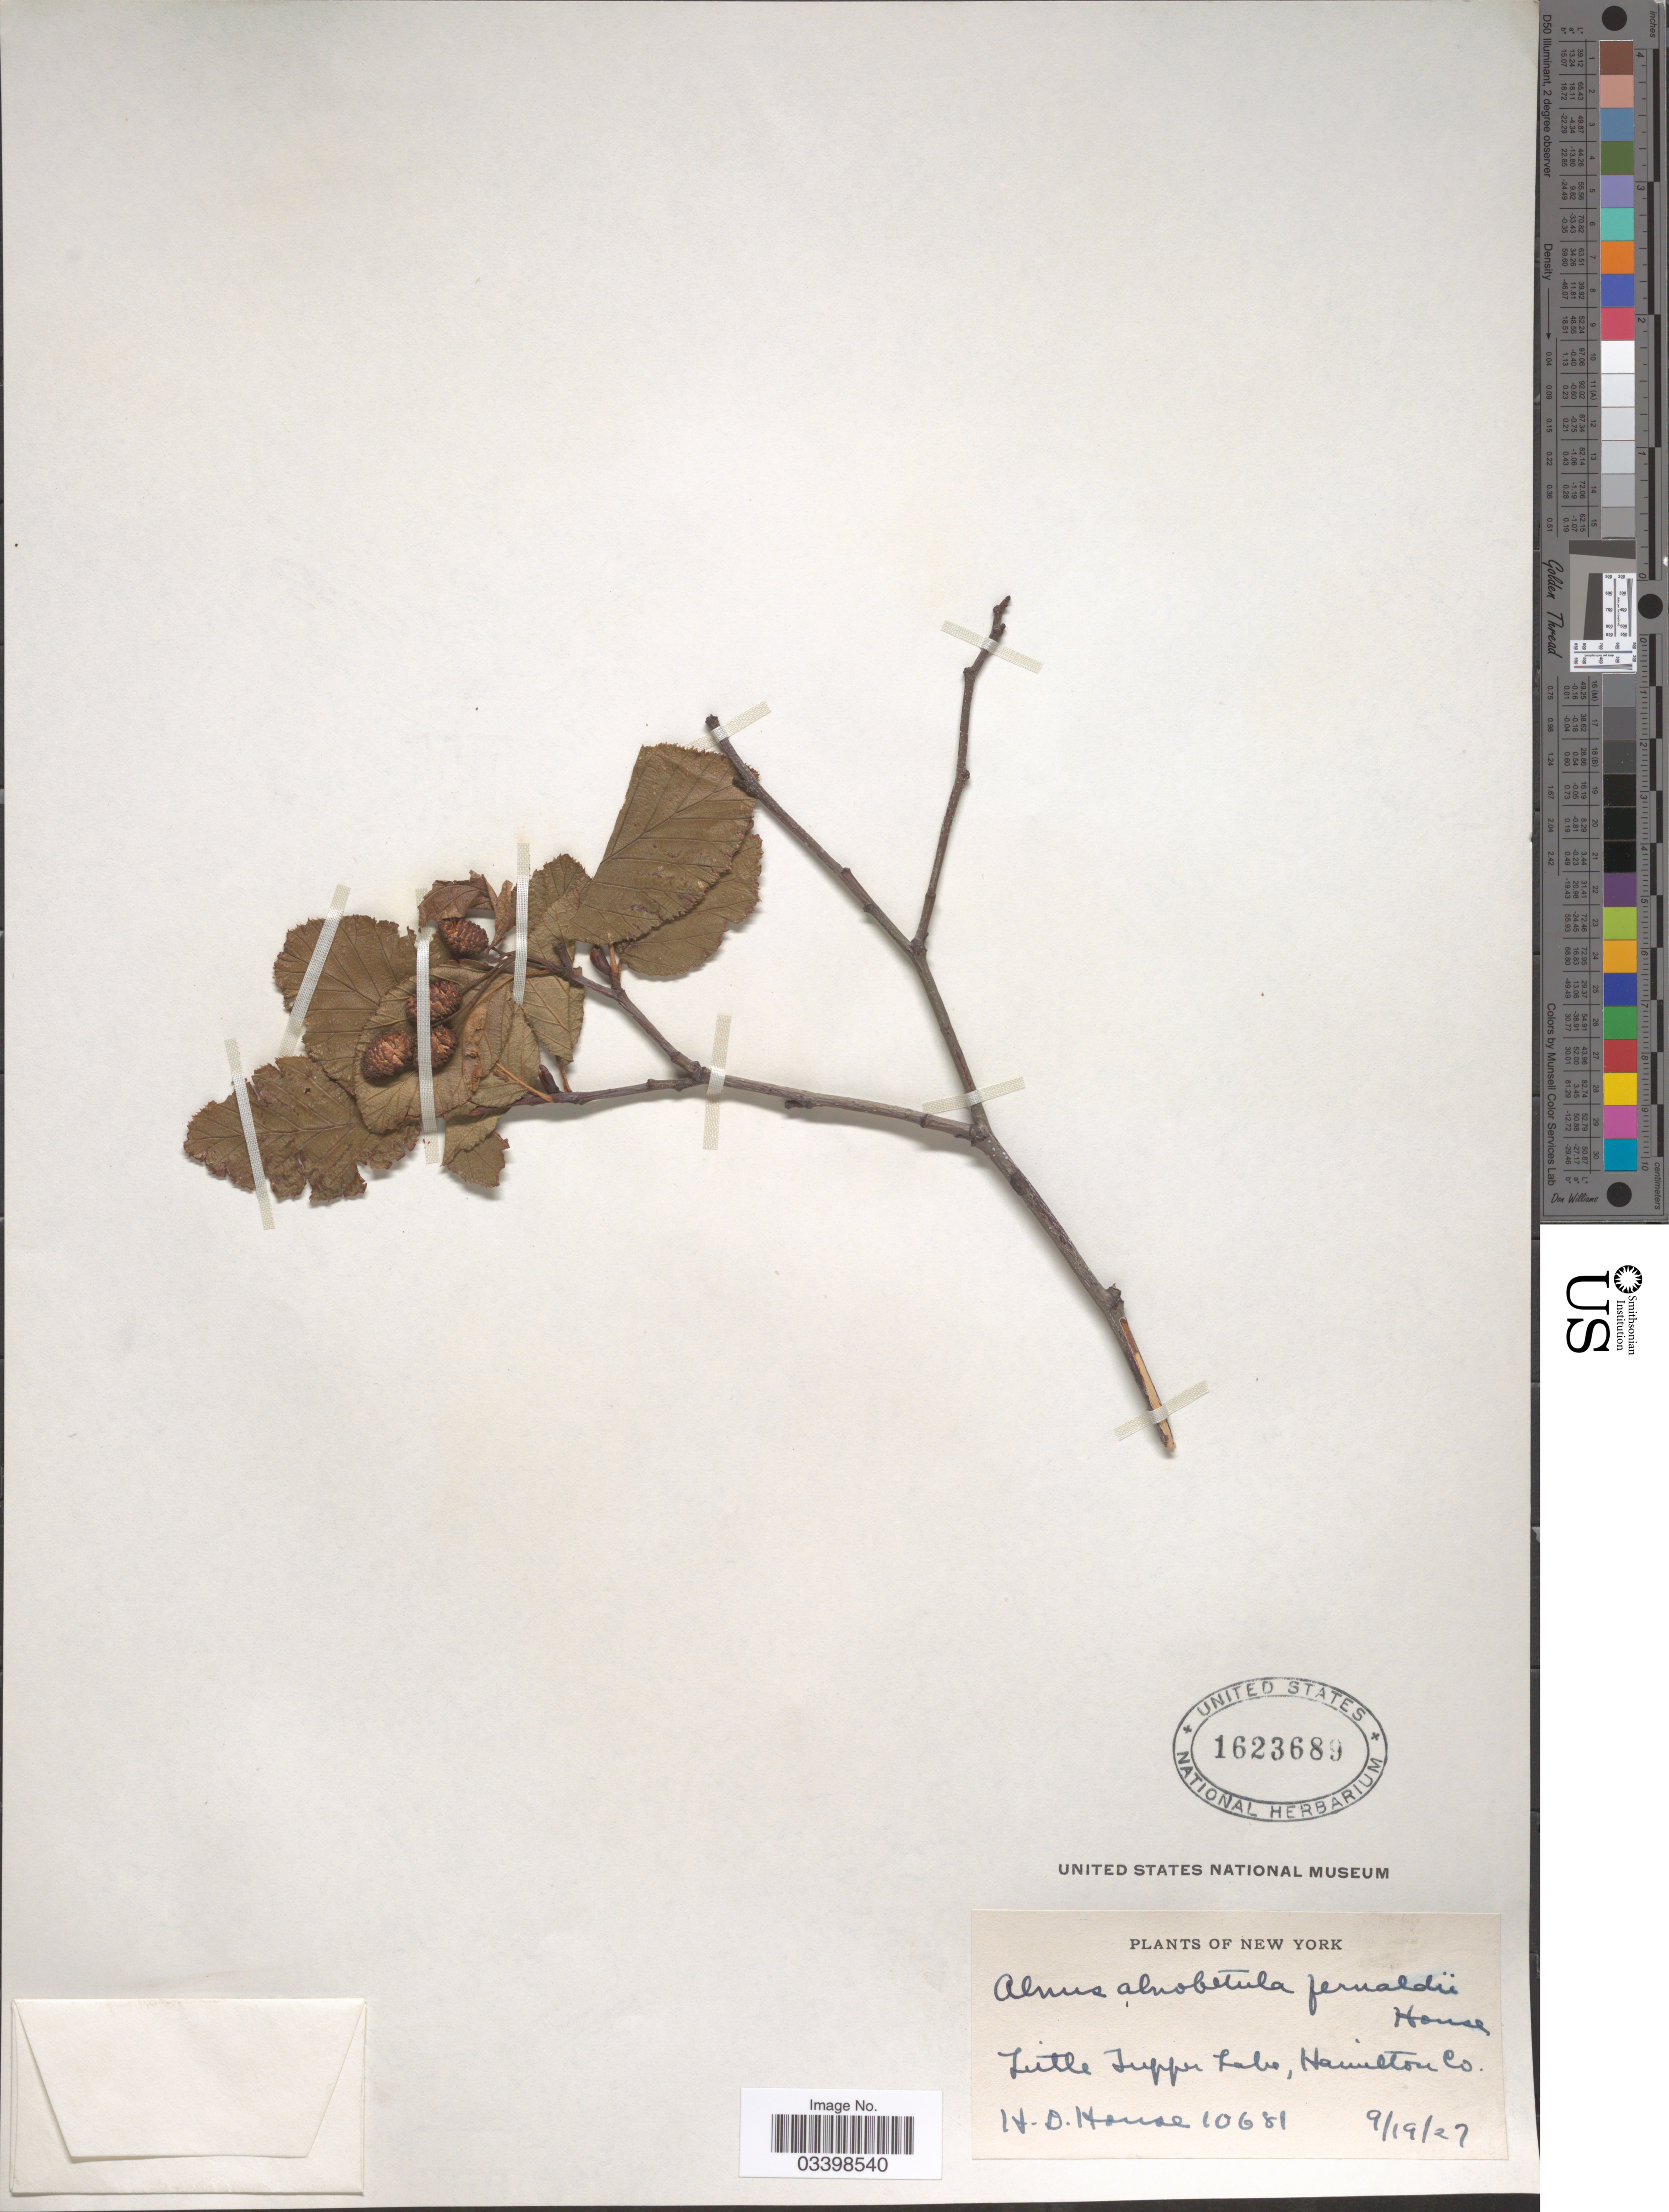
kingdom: Plantae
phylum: Tracheophyta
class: Magnoliopsida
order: Fagales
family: Betulaceae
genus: Alnus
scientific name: Alnus viridis subsp. crispa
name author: (Aiton) Turrill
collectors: H. D. House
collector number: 10681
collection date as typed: Transcribed d/m/y: 19/9/27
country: United States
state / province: New York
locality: Little Tupper Lake, Hamilton Co.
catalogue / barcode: US 1623689